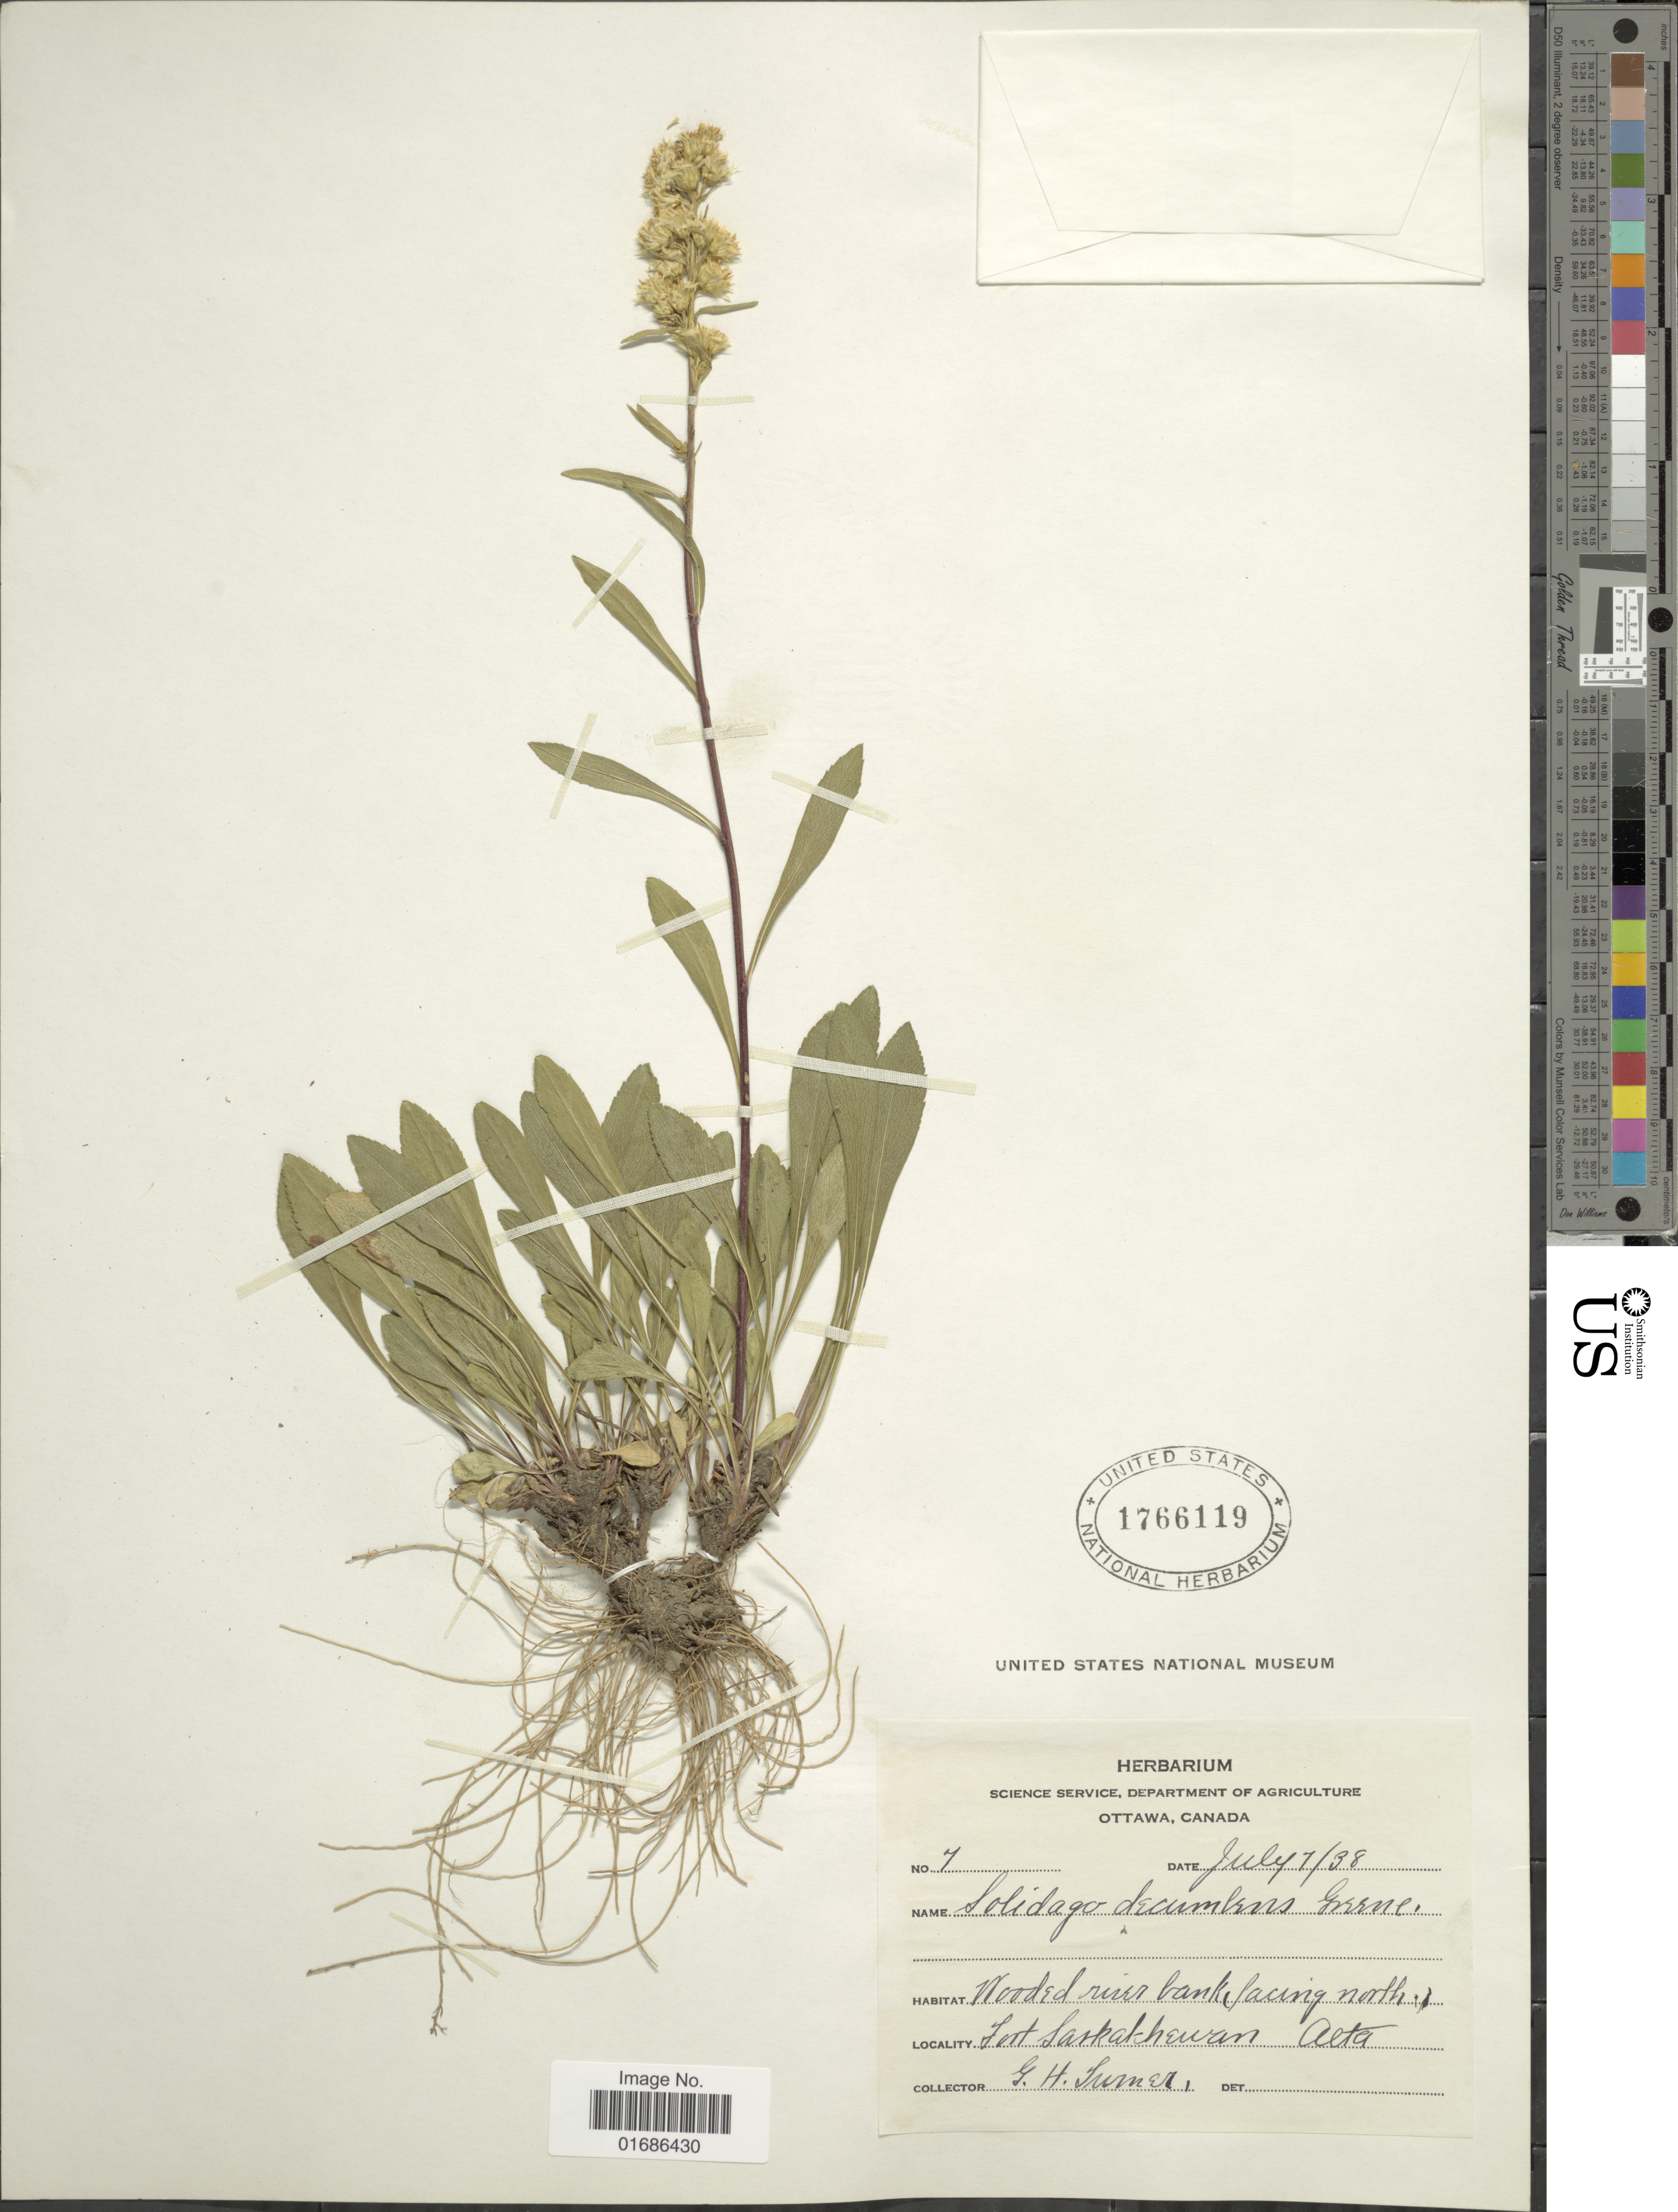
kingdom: Plantae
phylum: Tracheophyta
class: Magnoliopsida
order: Asterales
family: Asteraceae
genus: Solidago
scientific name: Solidago decumbens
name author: Greene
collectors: G. H. Turner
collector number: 7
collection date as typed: Transcribed d/m/y: 7/7/38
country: Canada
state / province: Alberta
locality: Wooded river bank, facing north, Fort Saskatchewan, Alta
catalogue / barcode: US 1766119